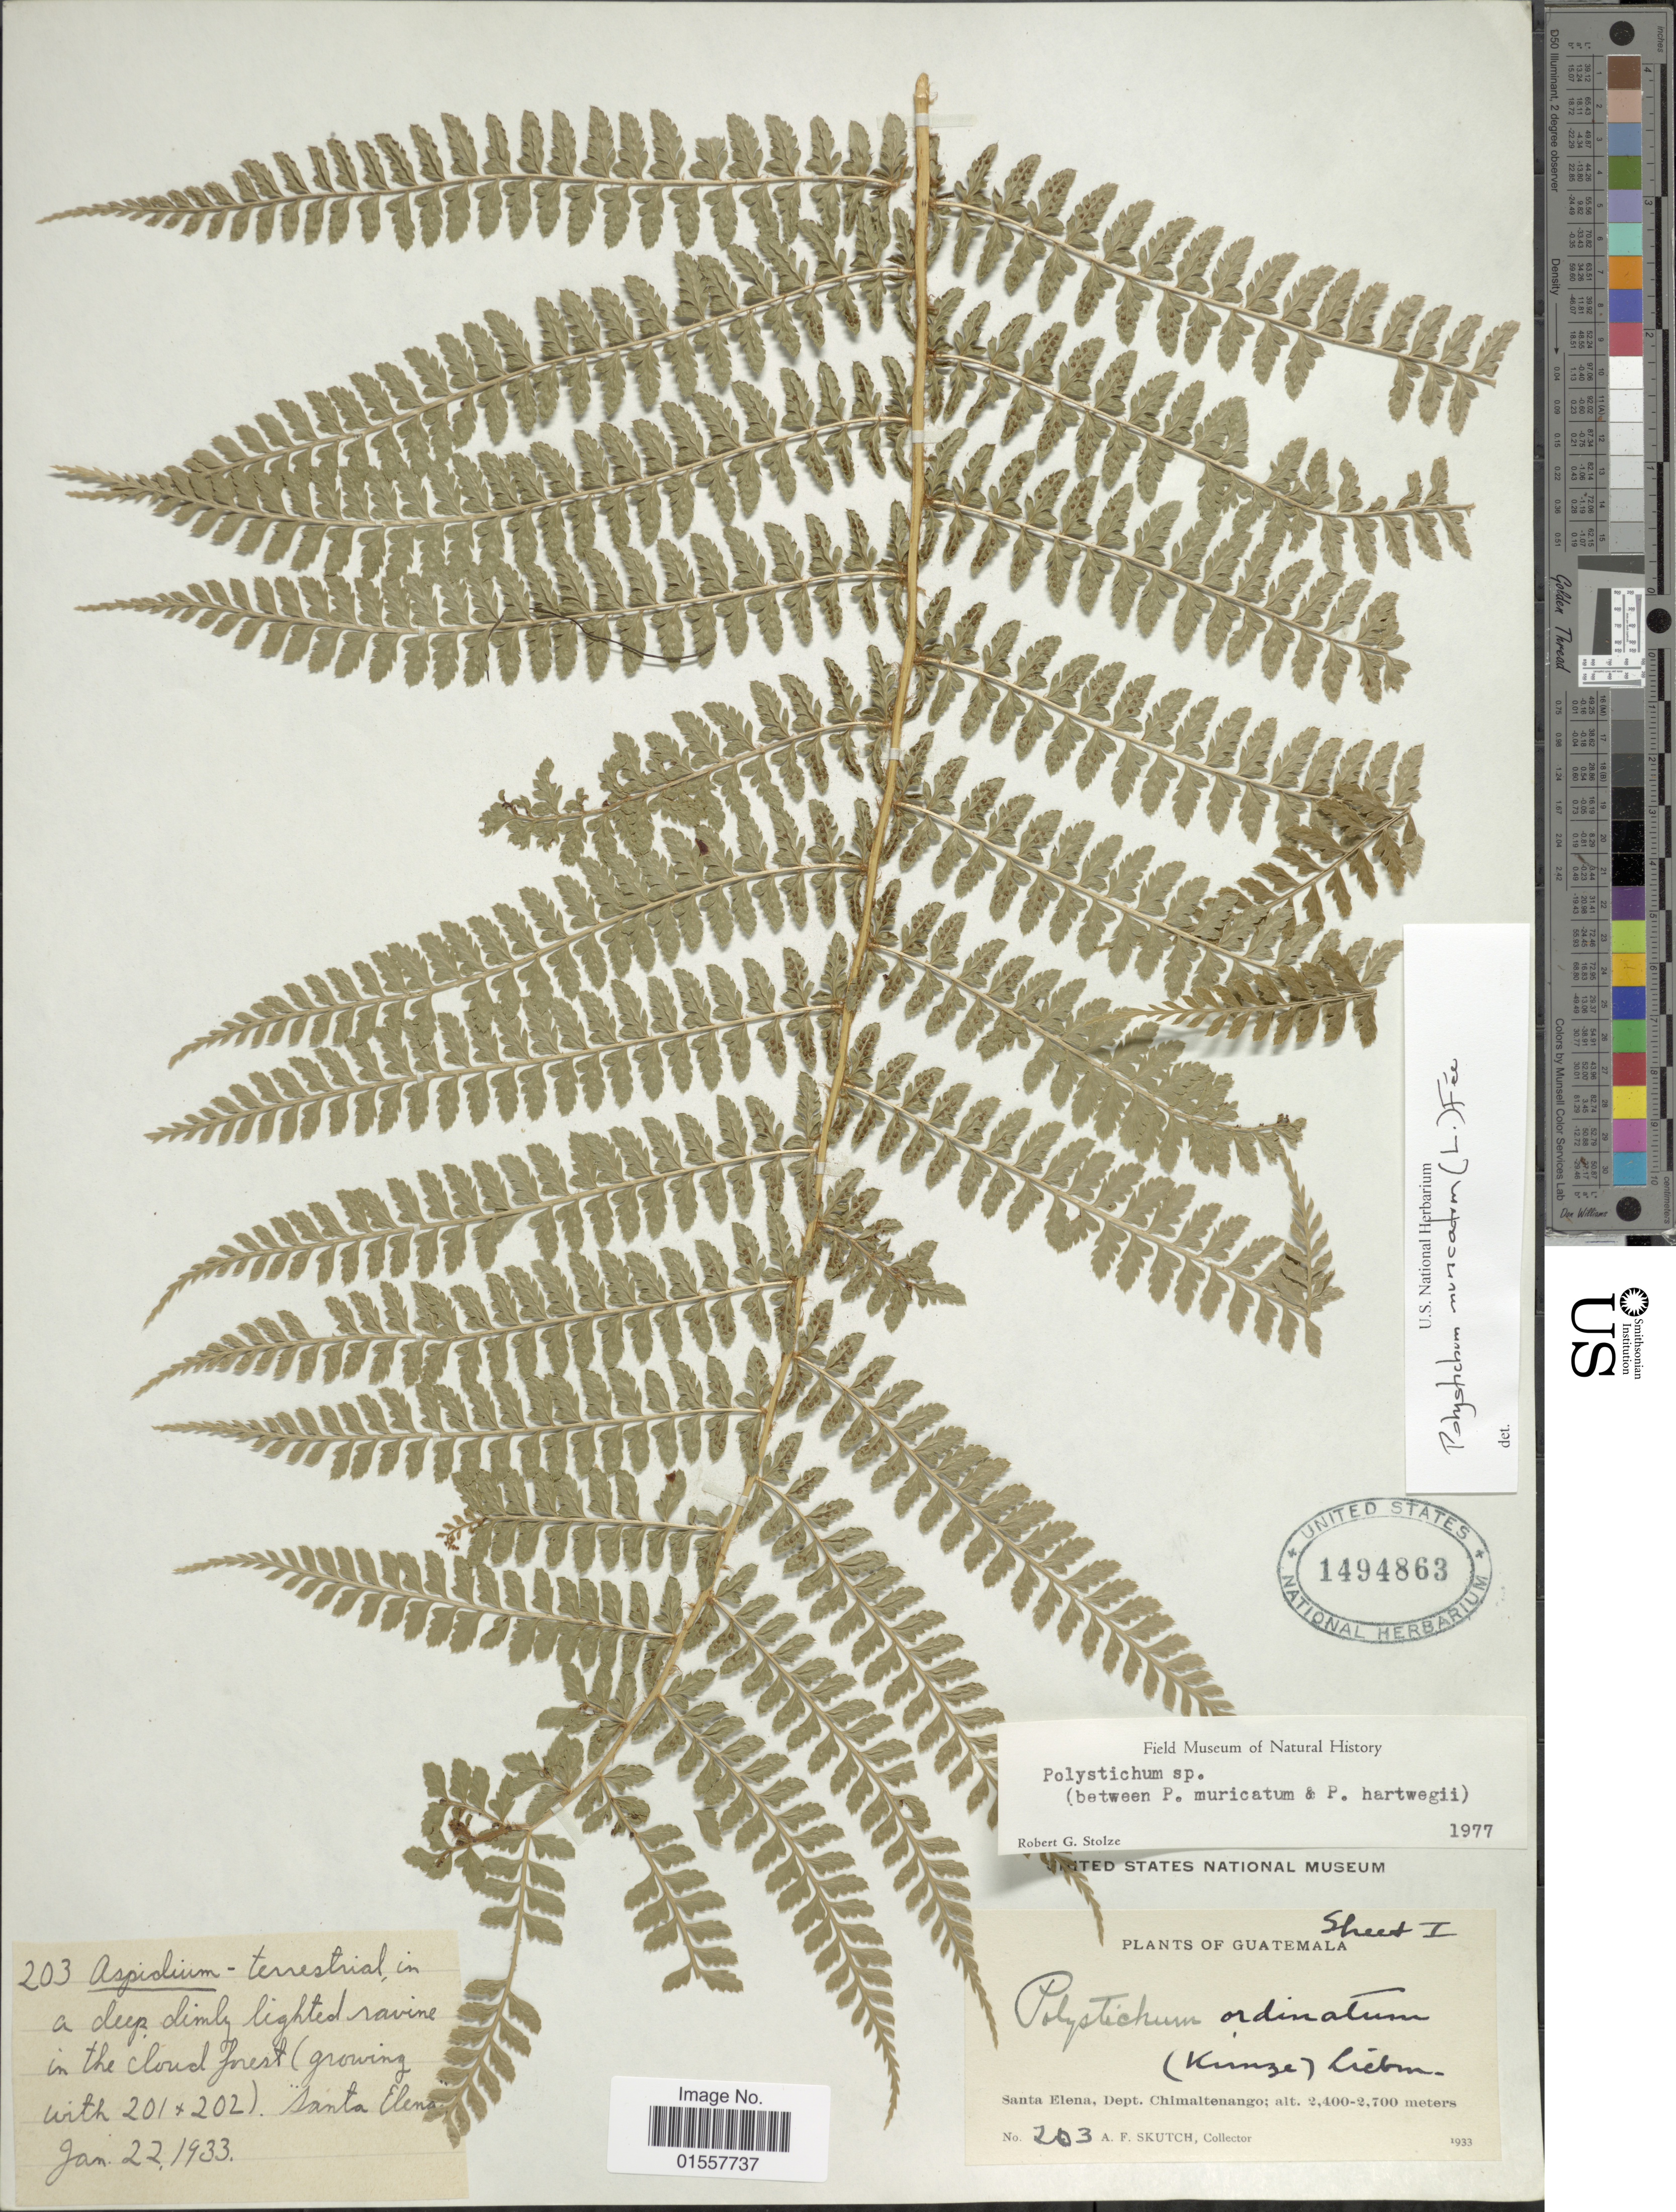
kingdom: Plantae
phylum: Tracheophyta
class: Polypodiopsida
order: Polypodiales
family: Dryopteridaceae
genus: Polystichum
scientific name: Polystichum muricatum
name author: (L.) Fée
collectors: A. F. Skutch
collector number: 203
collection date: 1933-01-22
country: Guatemala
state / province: Chimaltenango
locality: Santa Elena, Dept. Chimaltenango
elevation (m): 2400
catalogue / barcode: US 1494863